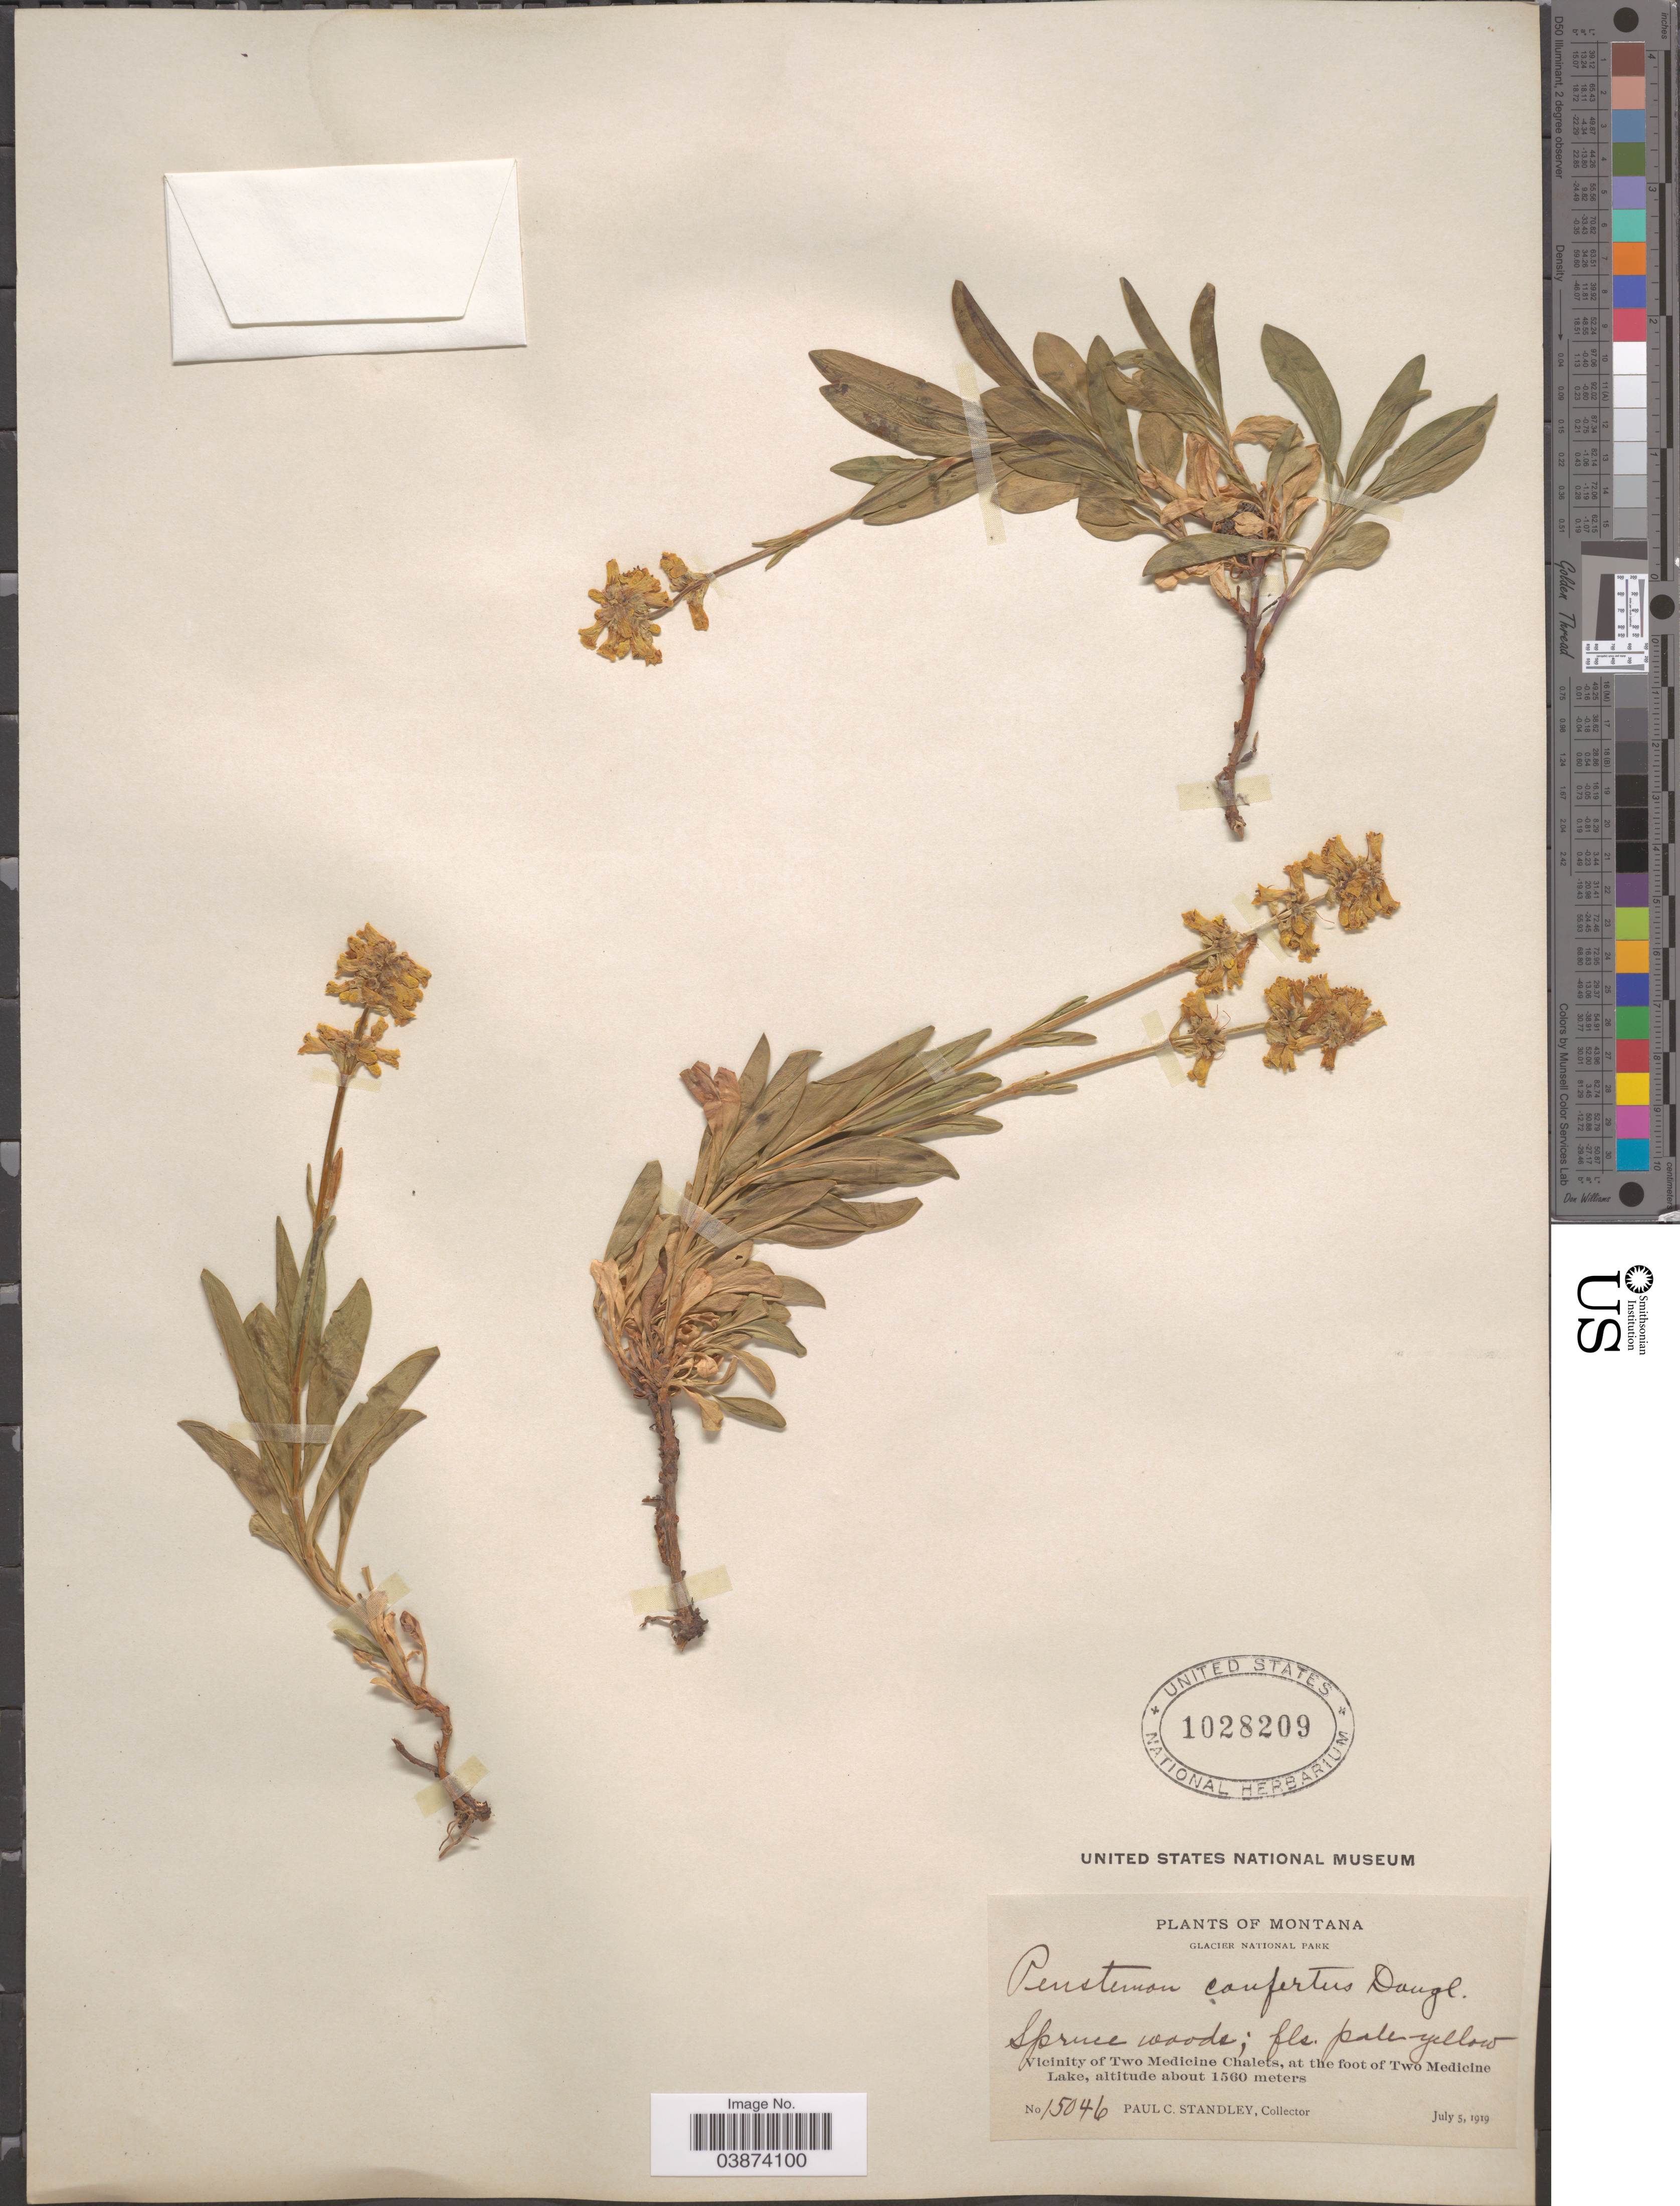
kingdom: Plantae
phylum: Tracheophyta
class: Magnoliopsida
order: Lamiales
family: Plantaginaceae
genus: Penstemon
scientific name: Penstemon confertus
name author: Douglas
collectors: P. C. Standley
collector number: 15046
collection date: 1919-07-05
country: United States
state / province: Montana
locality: Glacier National Park. Vicinity of Two Medicine Chalets, at the foot of Two Medicine Lake.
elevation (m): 1560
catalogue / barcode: US 1028209